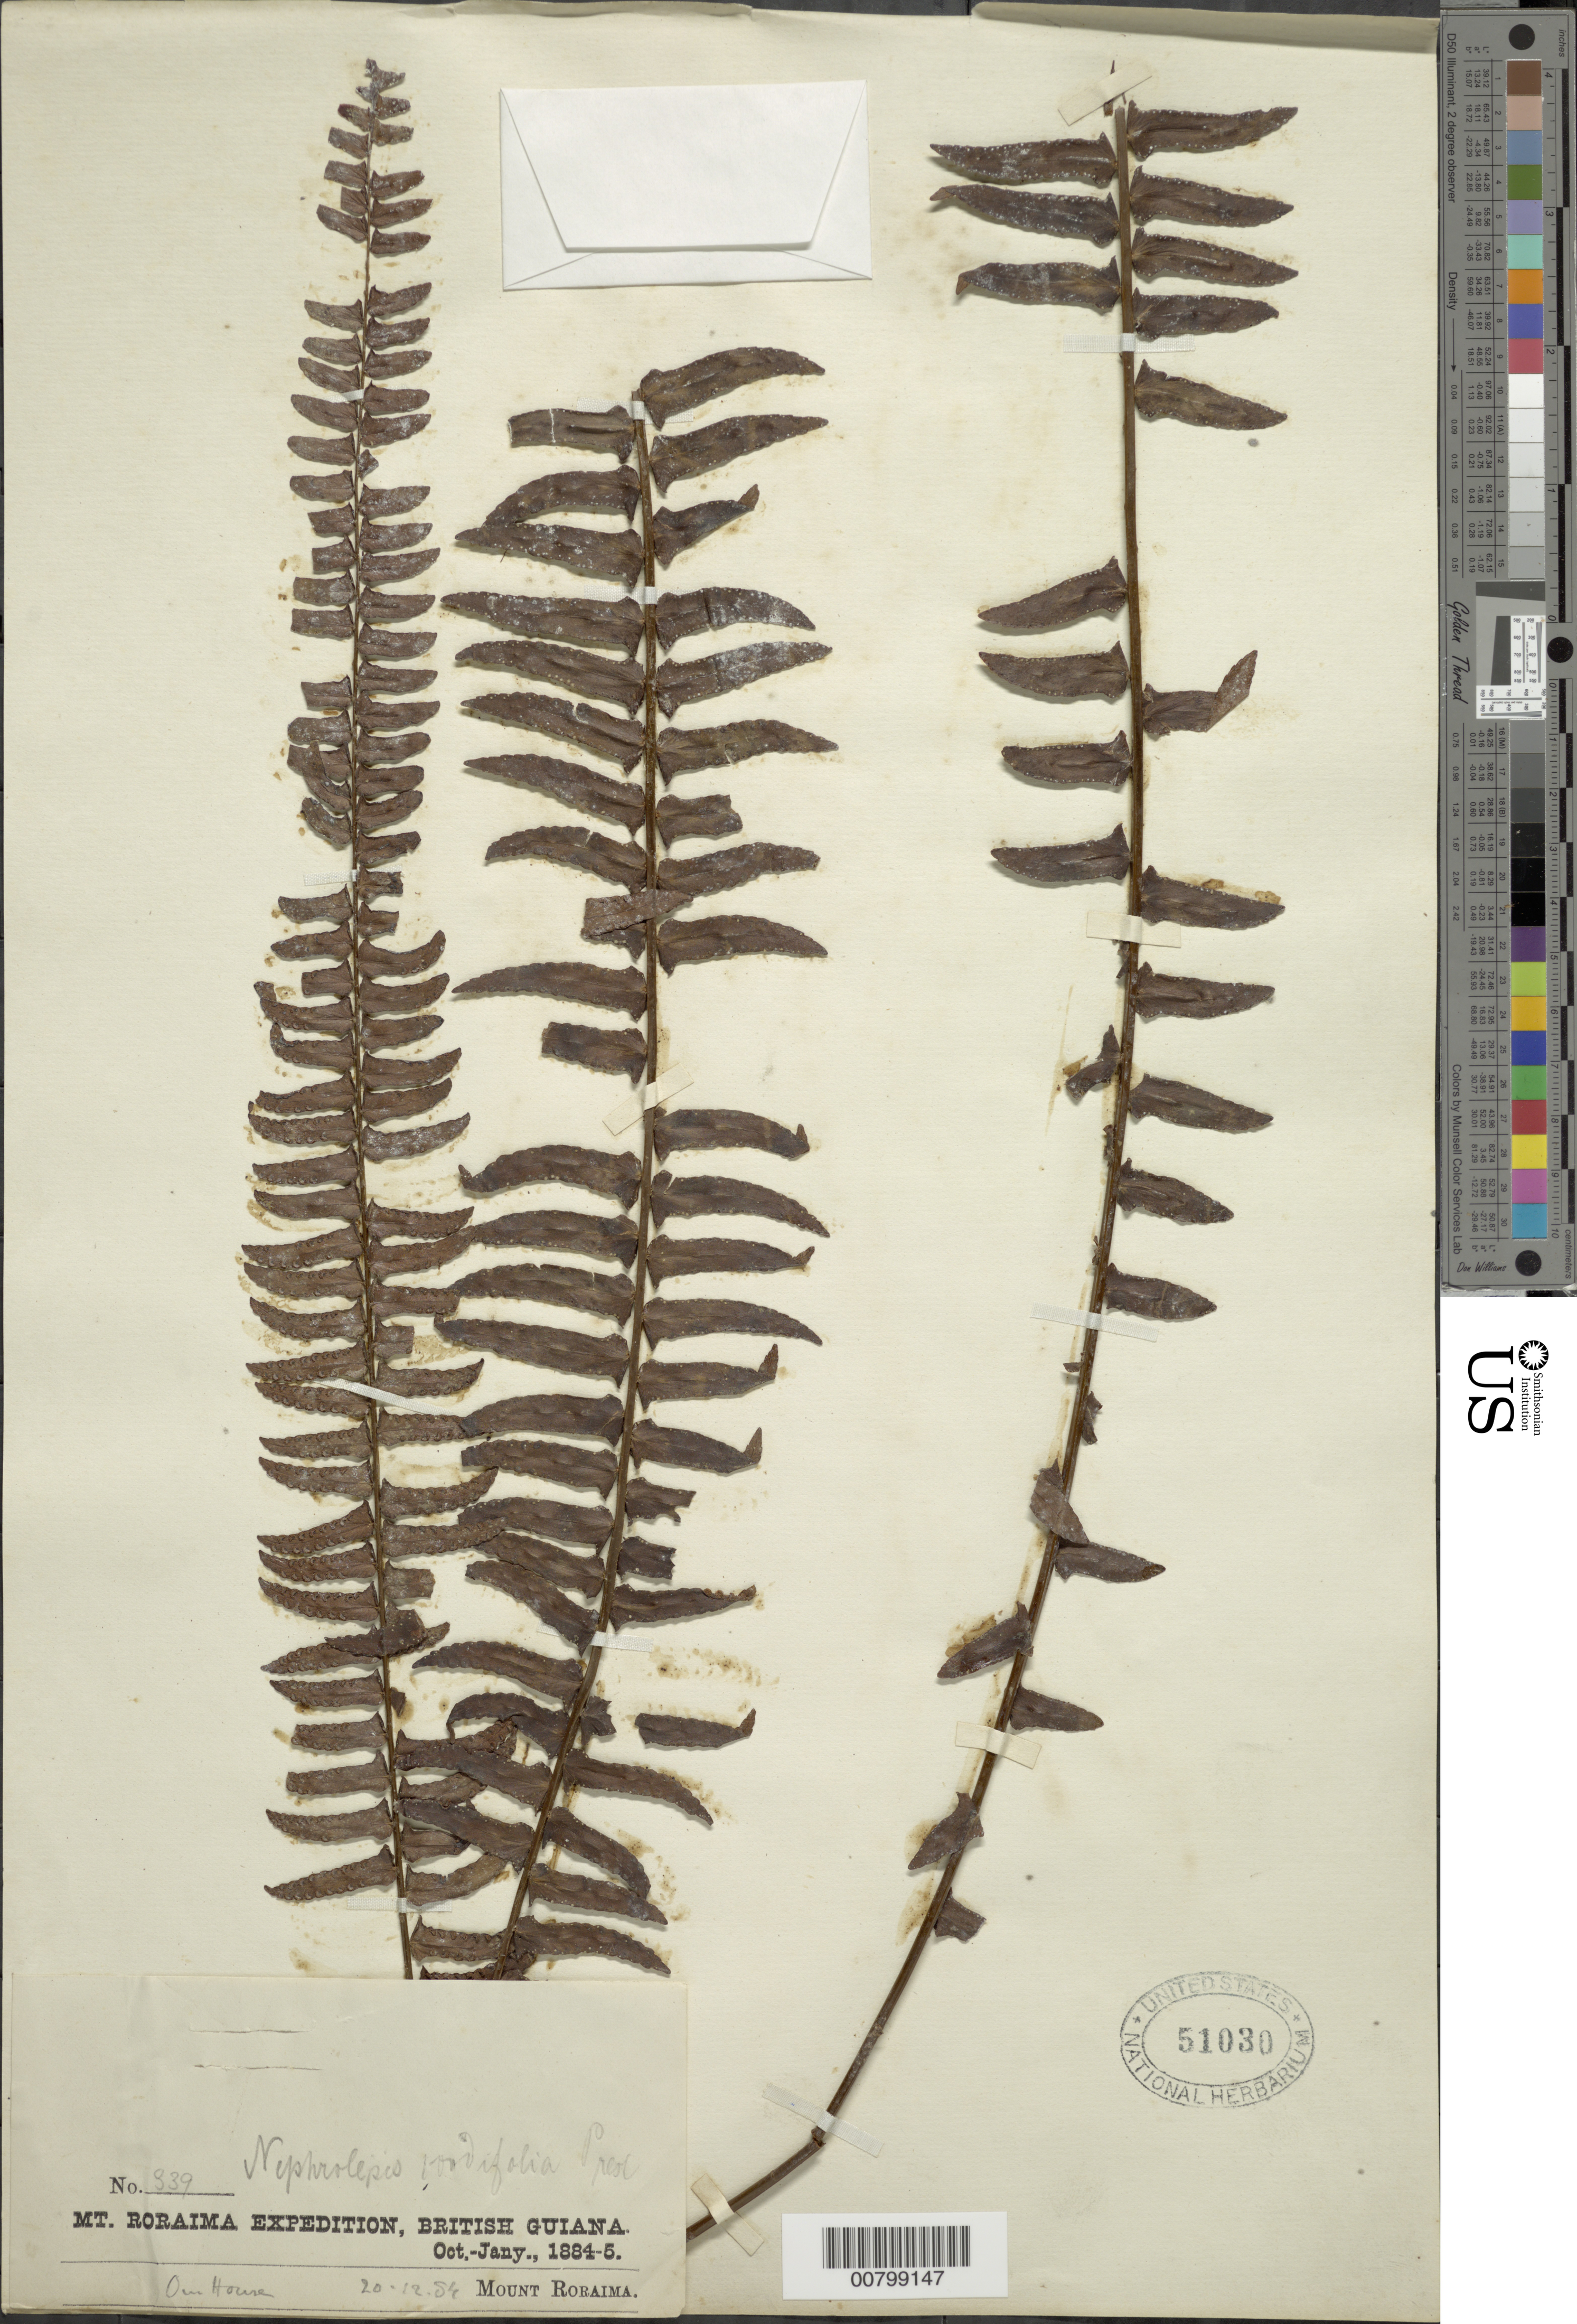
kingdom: Plantae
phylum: Tracheophyta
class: Polypodiopsida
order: Polypodiales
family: Nephrolepidaceae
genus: Nephrolepis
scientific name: Nephrolepis pendula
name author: (Raddi) J. Sm.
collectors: E. F. im Thurn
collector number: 339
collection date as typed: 20 December 1884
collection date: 1884-12-20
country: Guyana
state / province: Cuyuni-Mazaruni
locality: Mt. Roraima, "Our House"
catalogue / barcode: US 51030